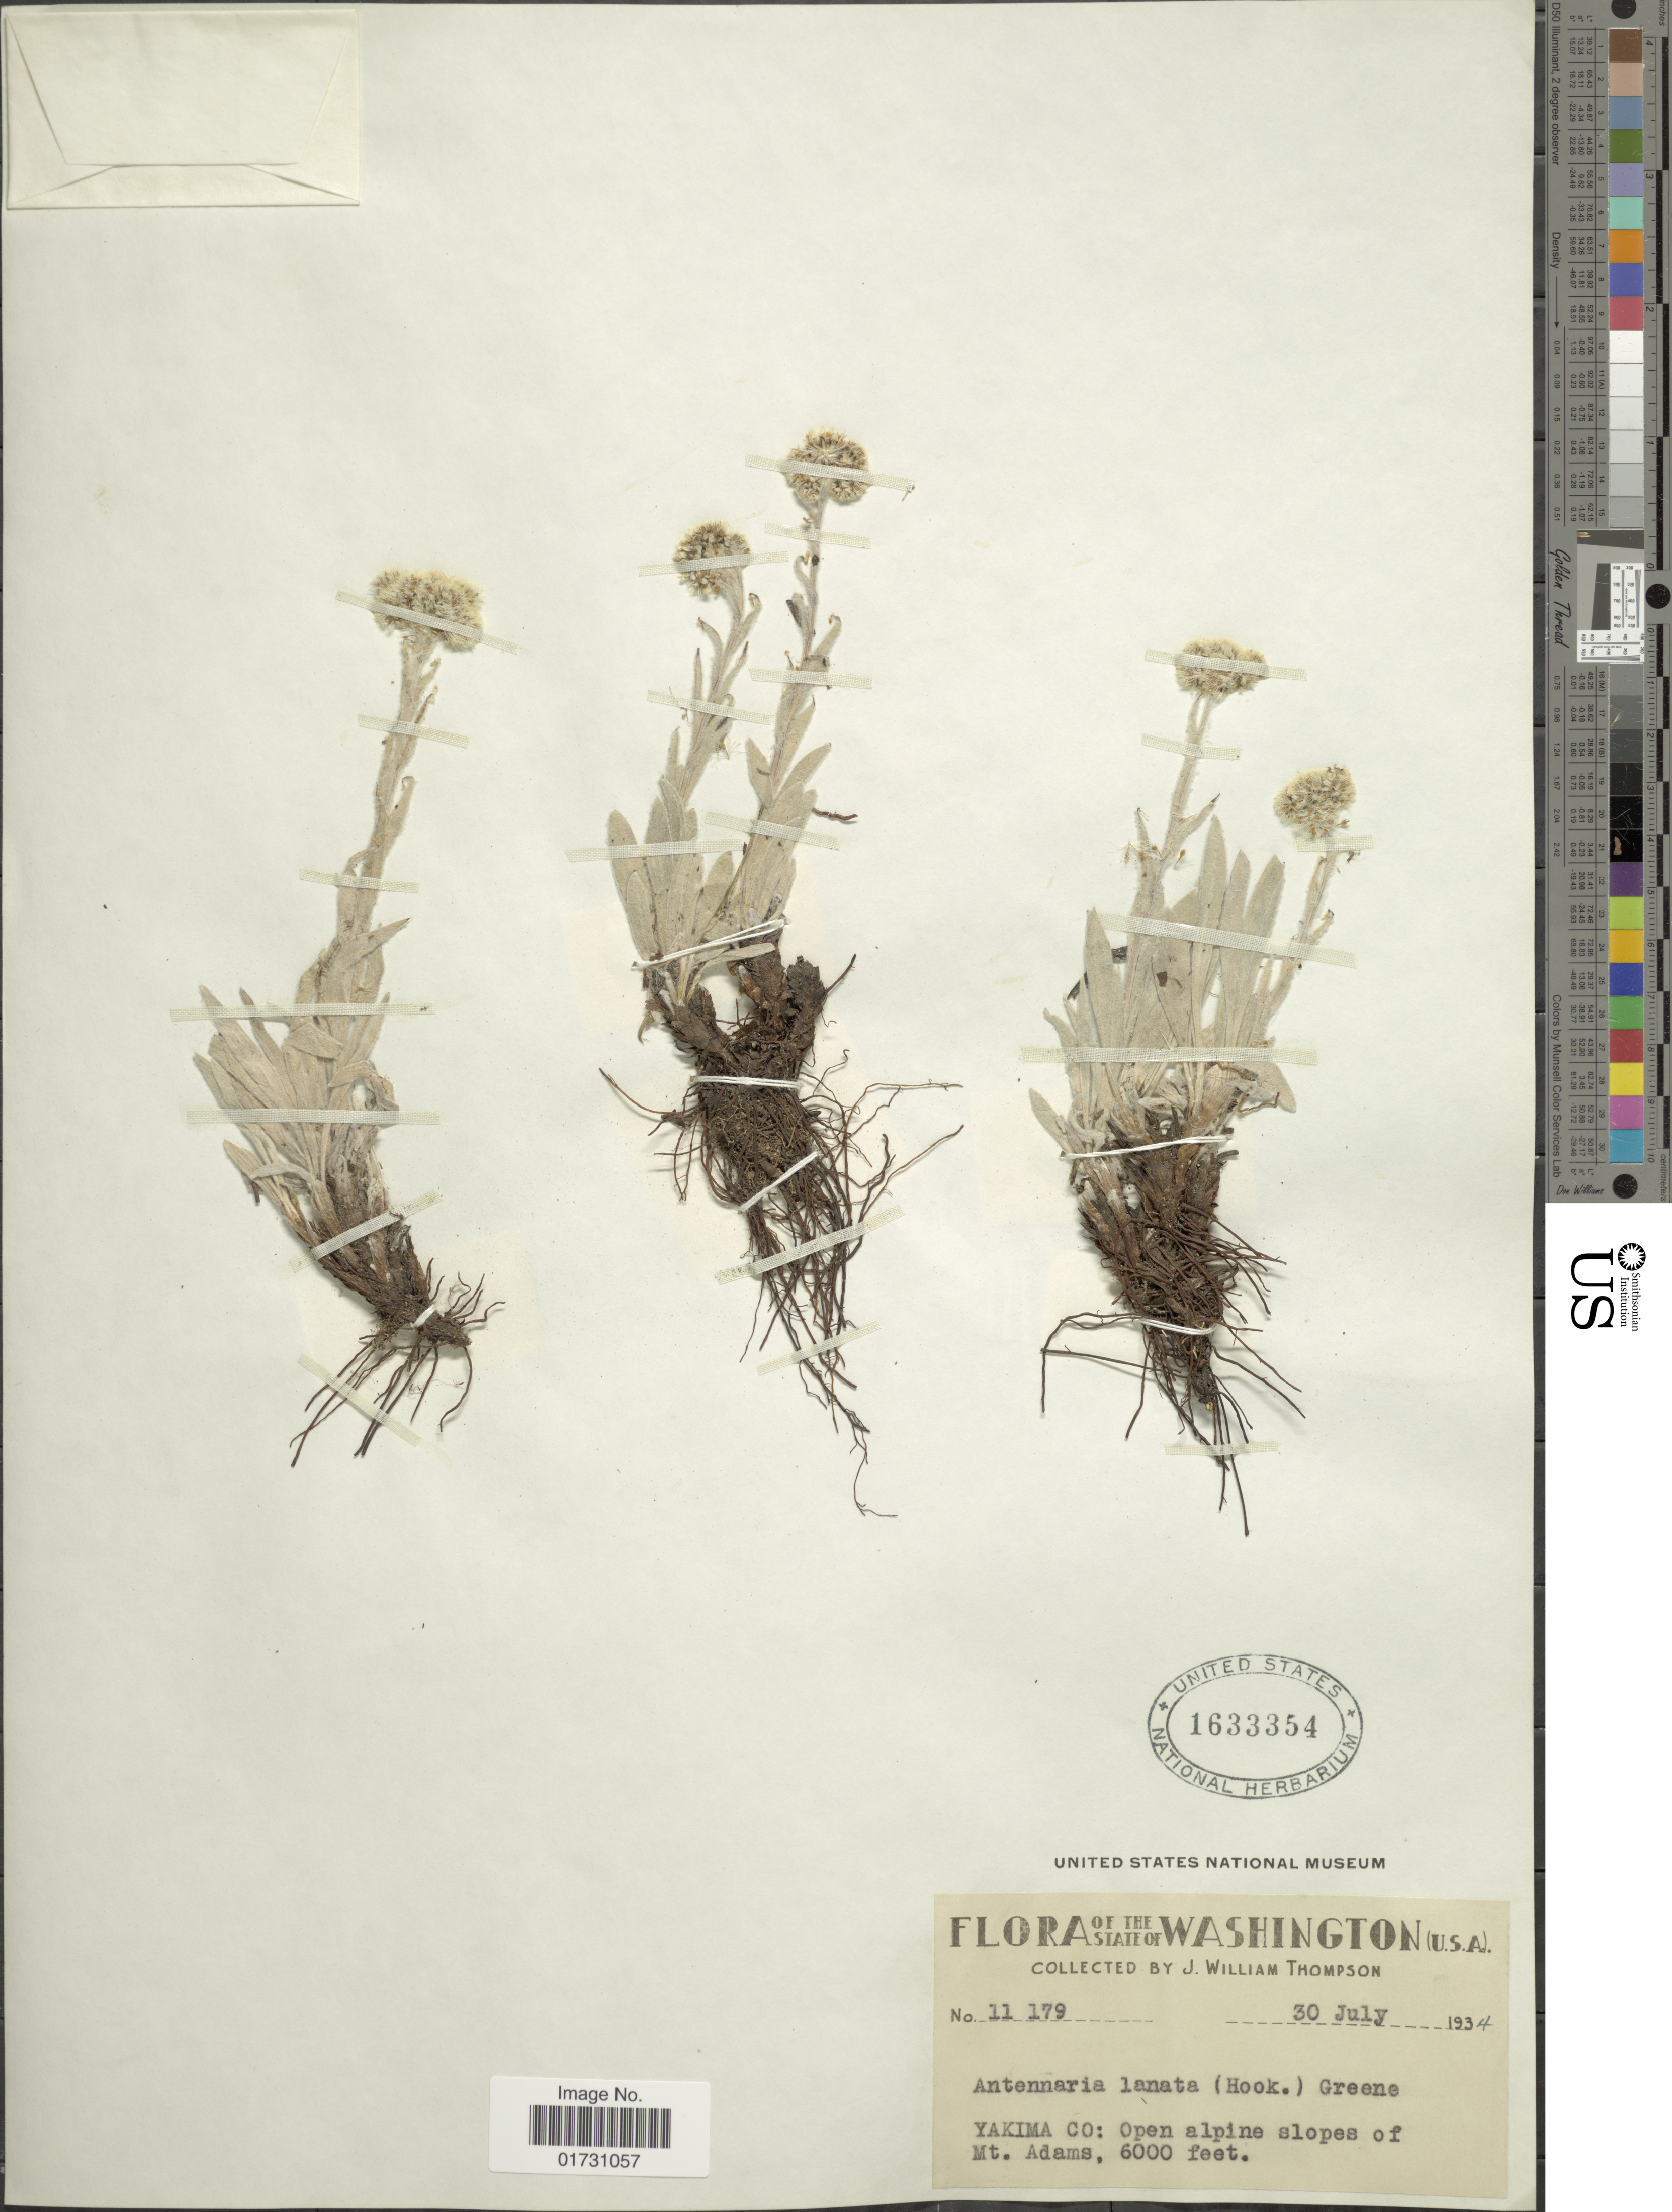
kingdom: Plantae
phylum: Tracheophyta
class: Magnoliopsida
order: Asterales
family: Asteraceae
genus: Antennaria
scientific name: Antennaria lanata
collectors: J. W. Thompson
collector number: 11179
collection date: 1934-07-30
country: United States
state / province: Washington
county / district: Yakima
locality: Yakima Co.: Open alpine slopes of Mt, Adams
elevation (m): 1829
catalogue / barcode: US 1633354